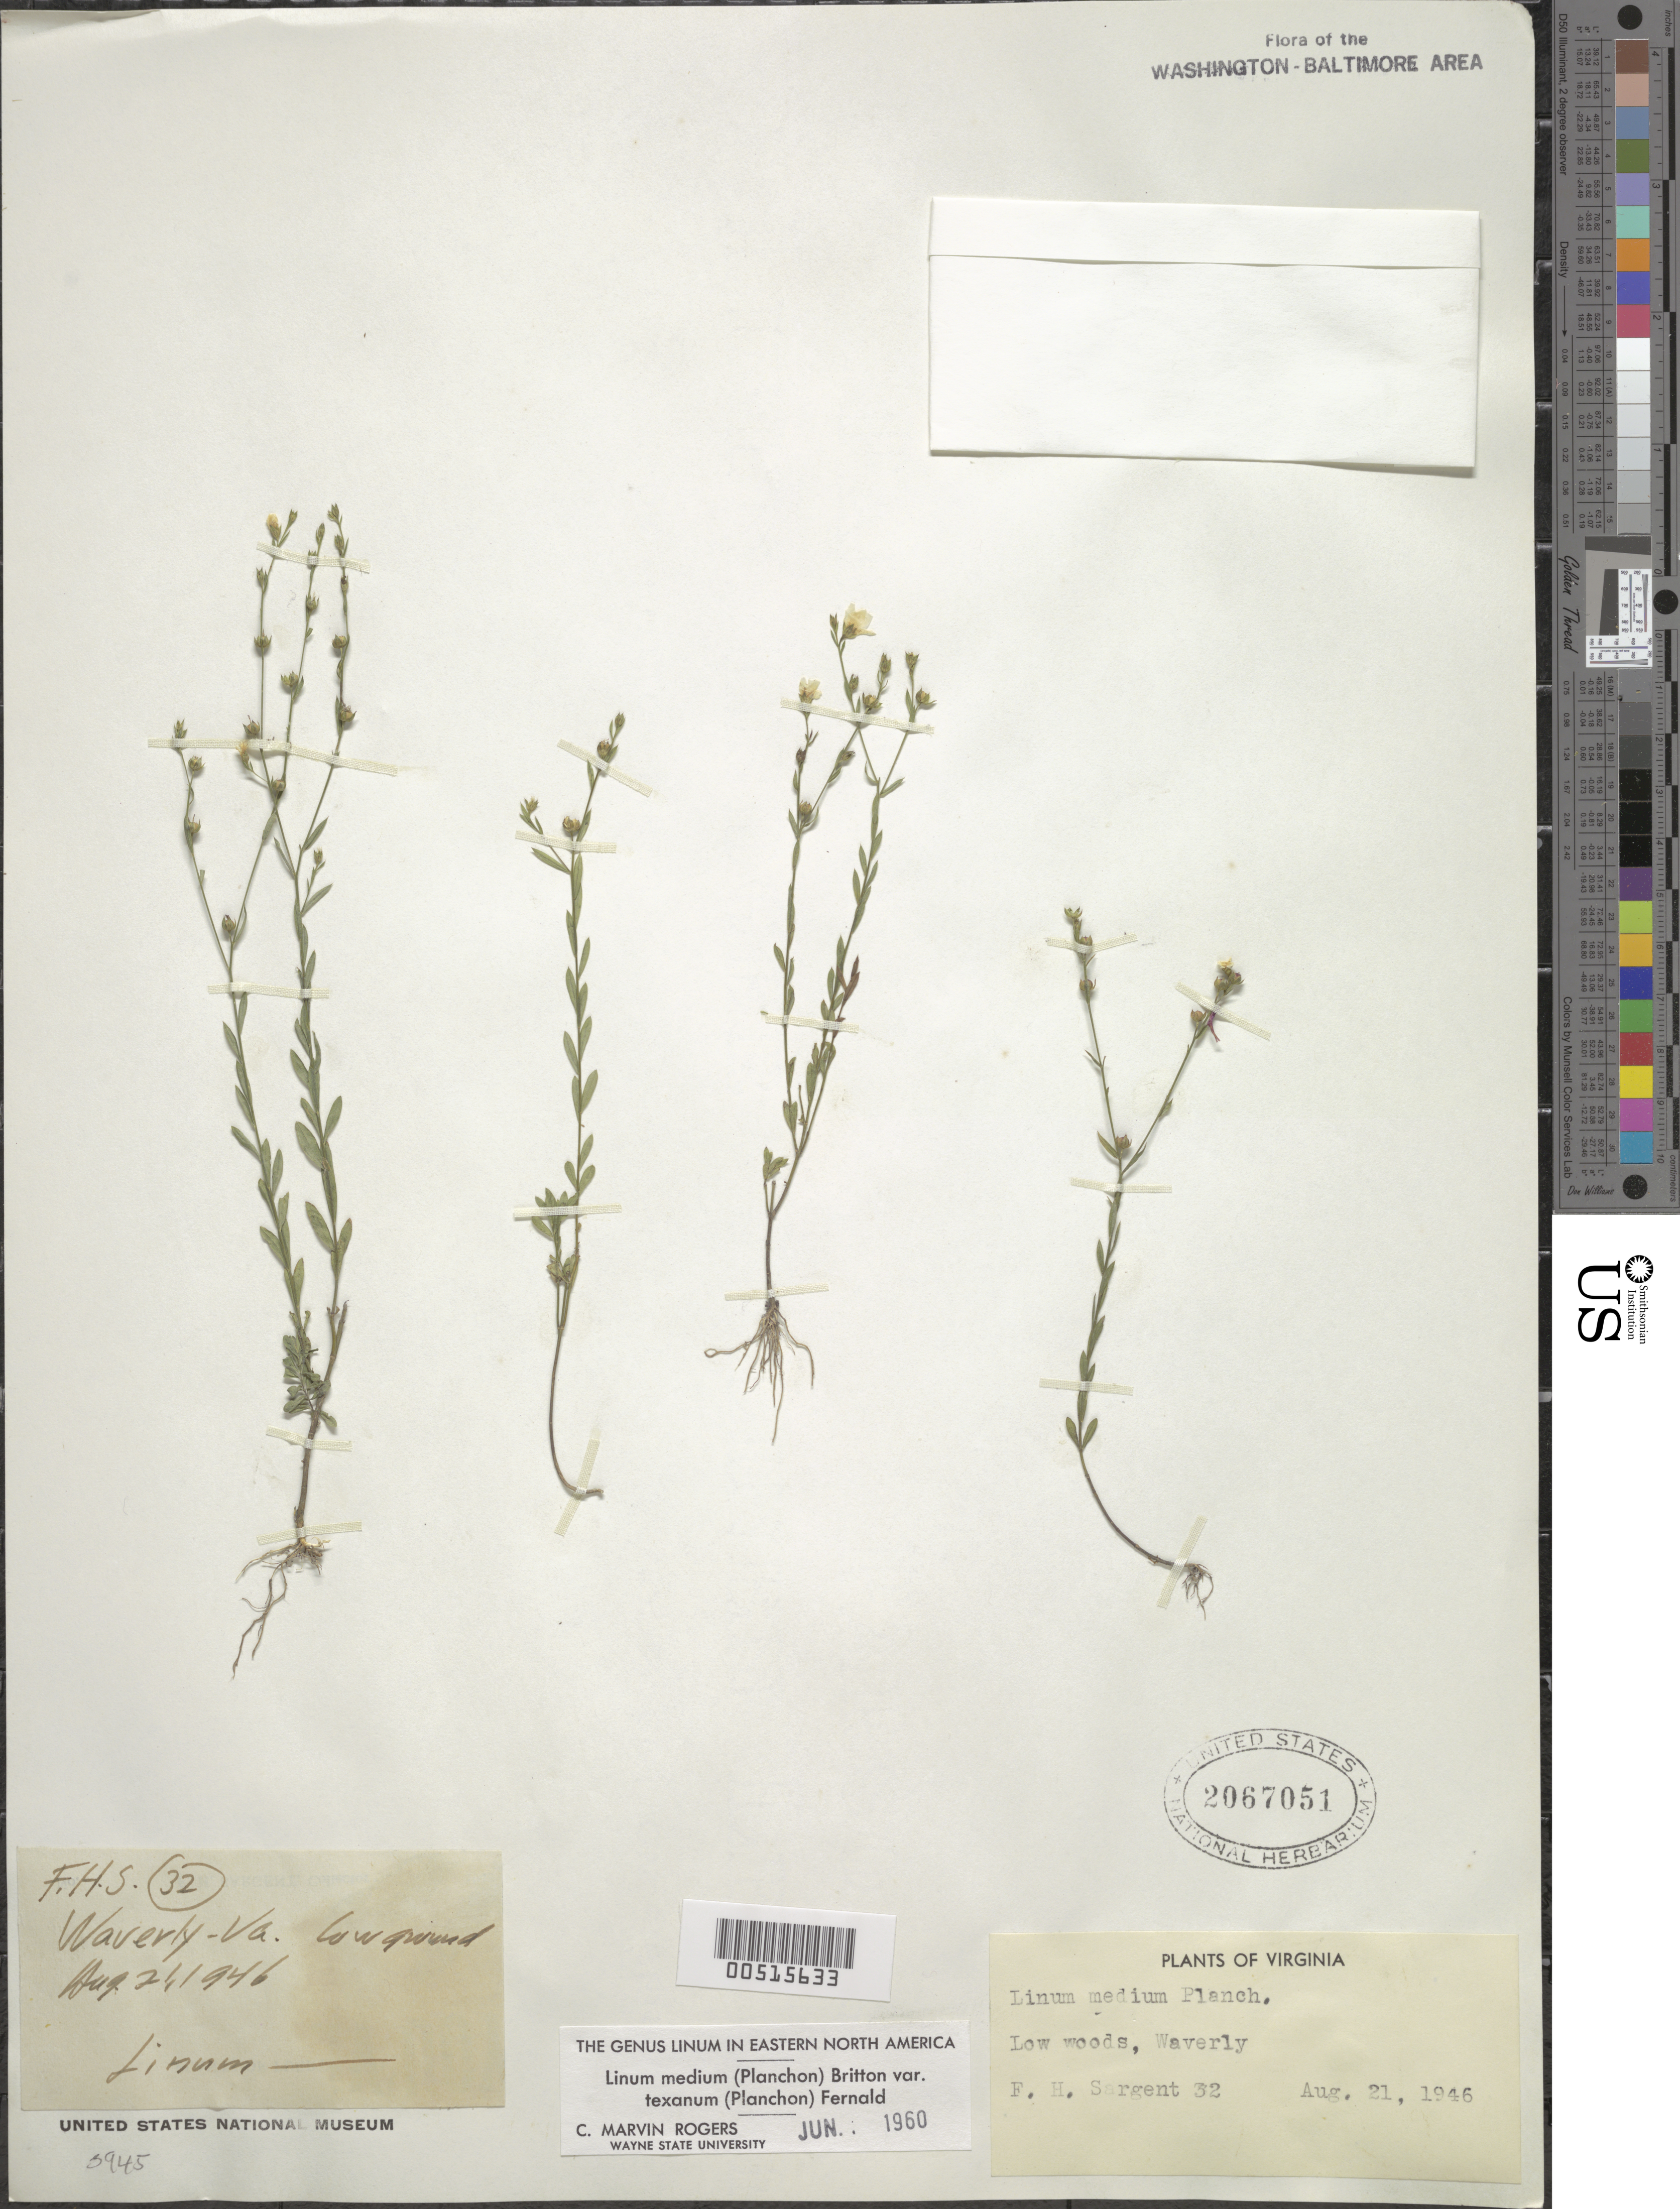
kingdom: Plantae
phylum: Tracheophyta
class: Magnoliopsida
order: Malpighiales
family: Linaceae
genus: Linum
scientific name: Linum medium var. texanum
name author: (Planch.) Fernald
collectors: F. H. Sargent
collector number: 32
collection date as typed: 21 Aug 1946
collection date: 1946-08-21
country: United States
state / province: Virginia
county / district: Sussex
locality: Waverly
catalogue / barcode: US 2067051